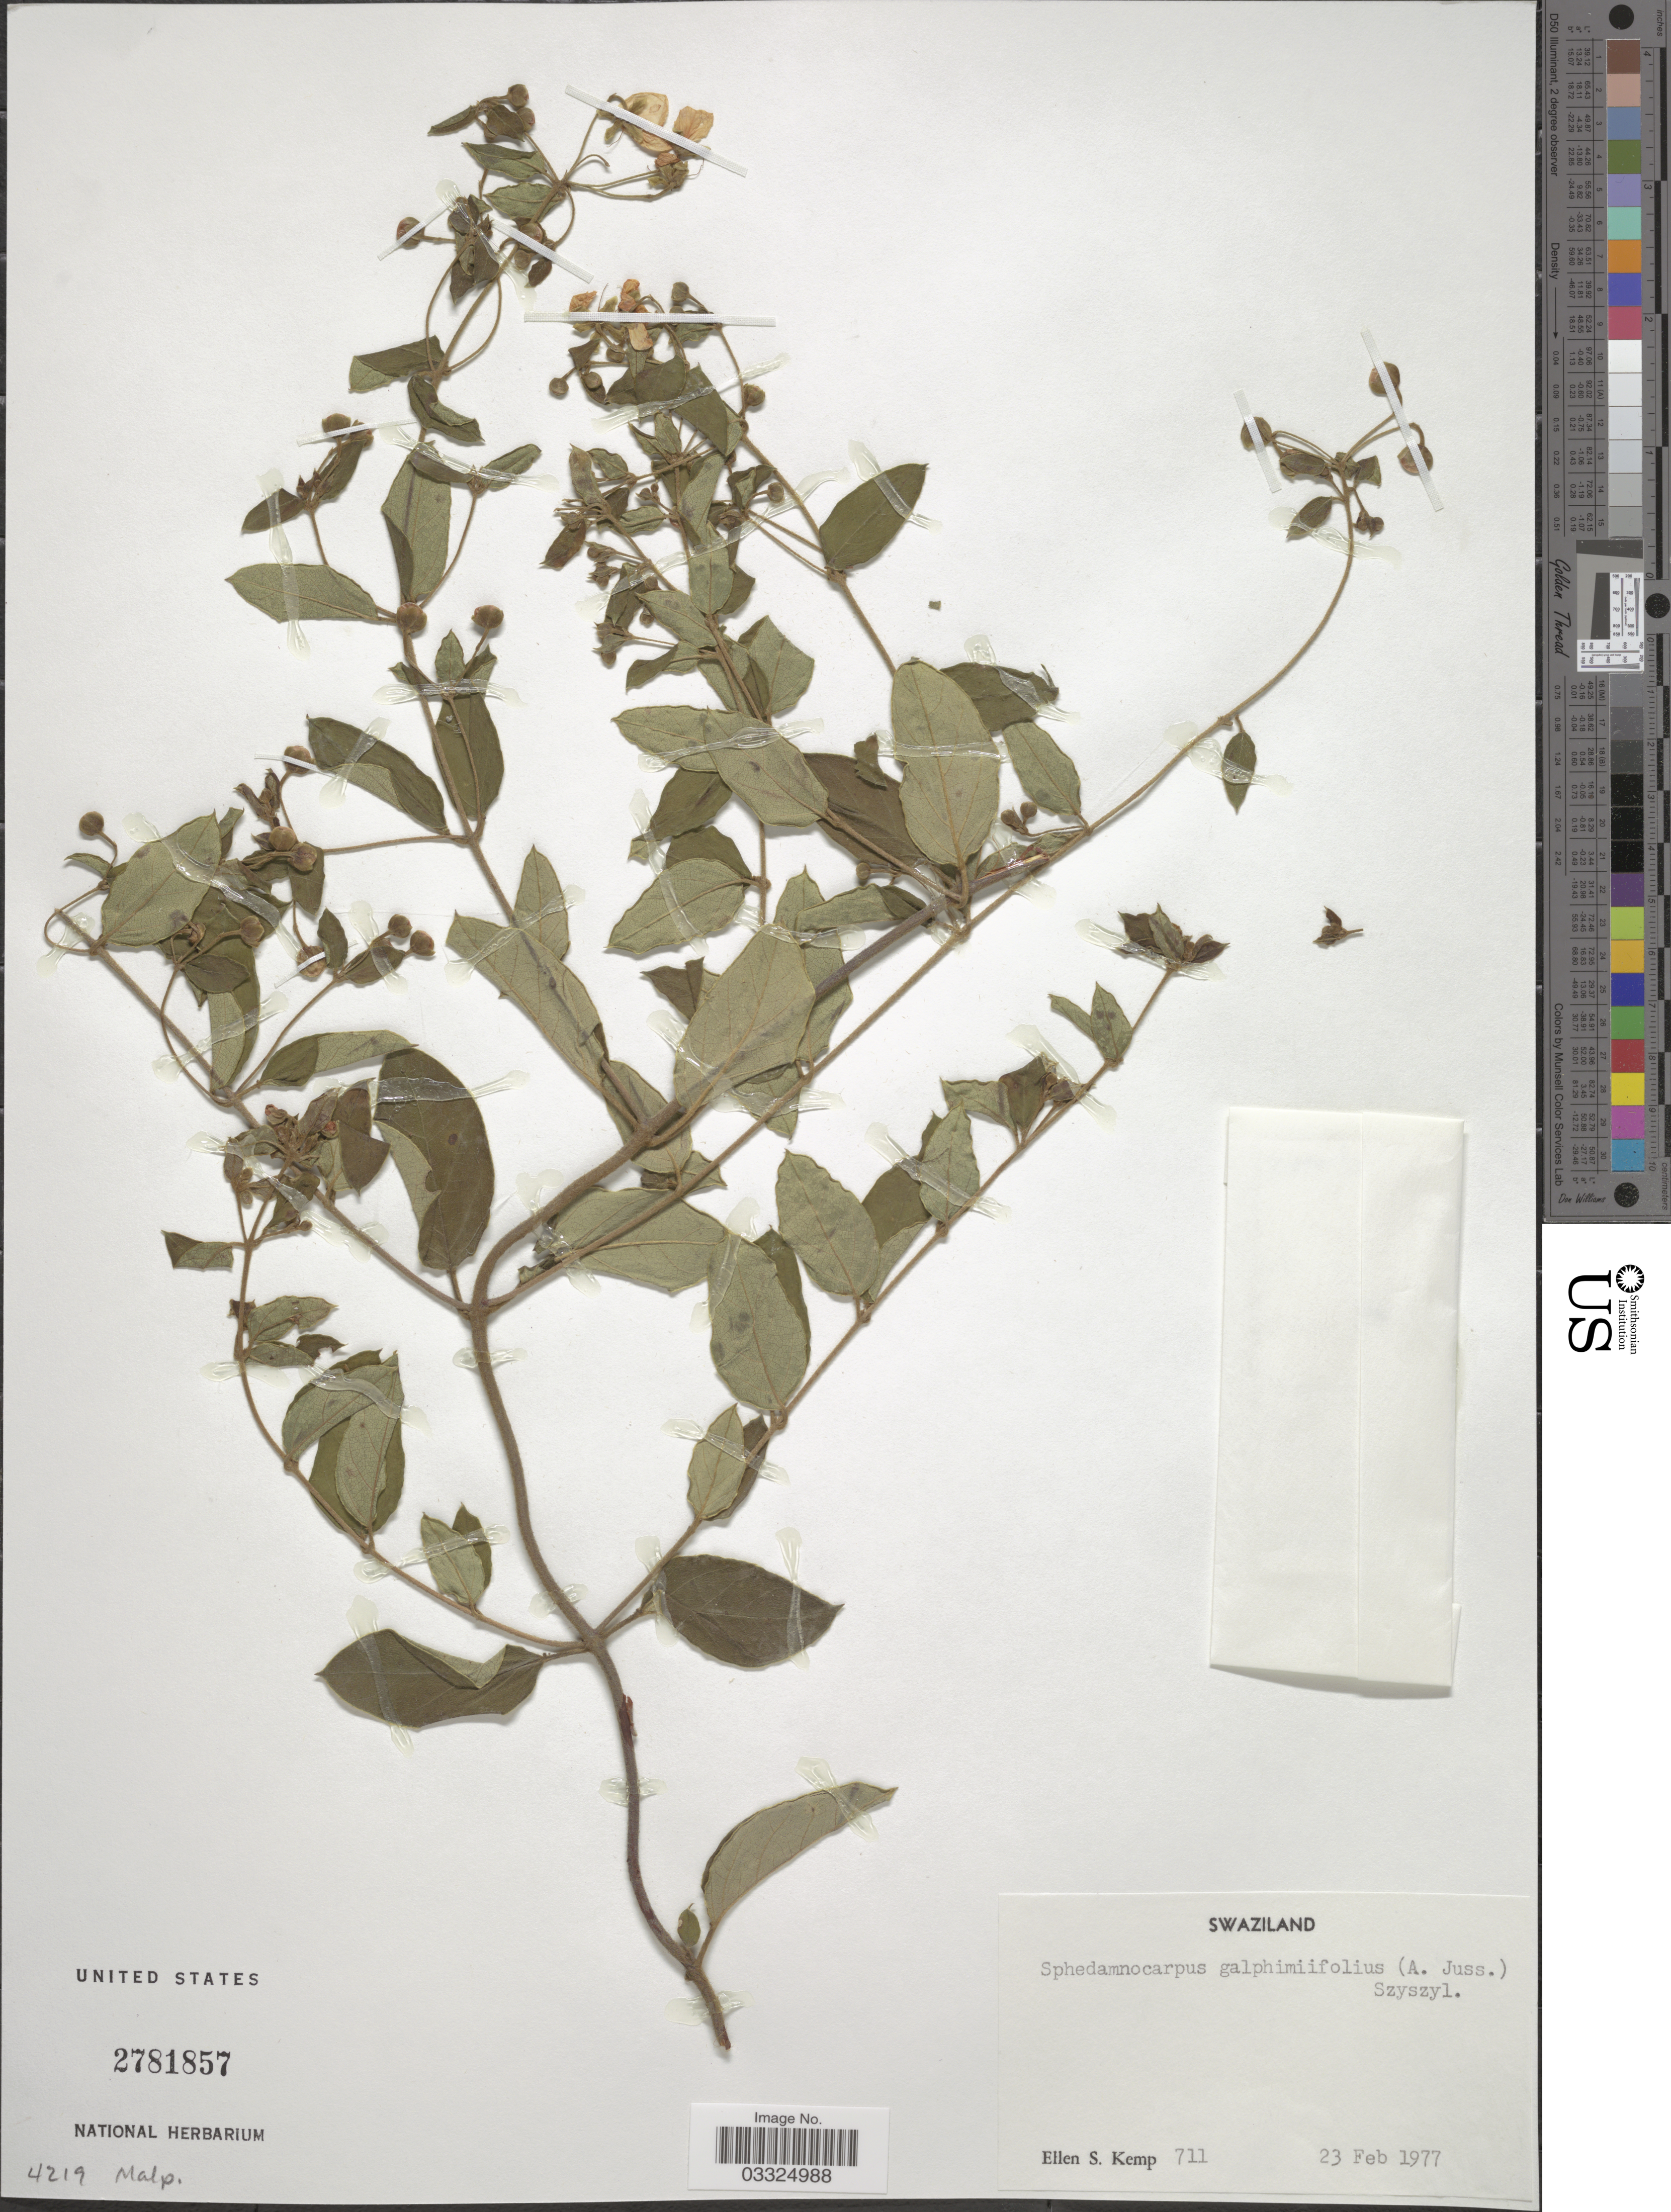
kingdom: Plantae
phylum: Tracheophyta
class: Magnoliopsida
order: Malpighiales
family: Malpighiaceae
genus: Sphedamnocarpus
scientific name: Sphedamnocarpus galphimiifolius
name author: (A. Juss.) Szyszyl.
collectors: E. S. Kemp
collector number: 711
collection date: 1977-02-23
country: Eswatini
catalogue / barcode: US 2781857